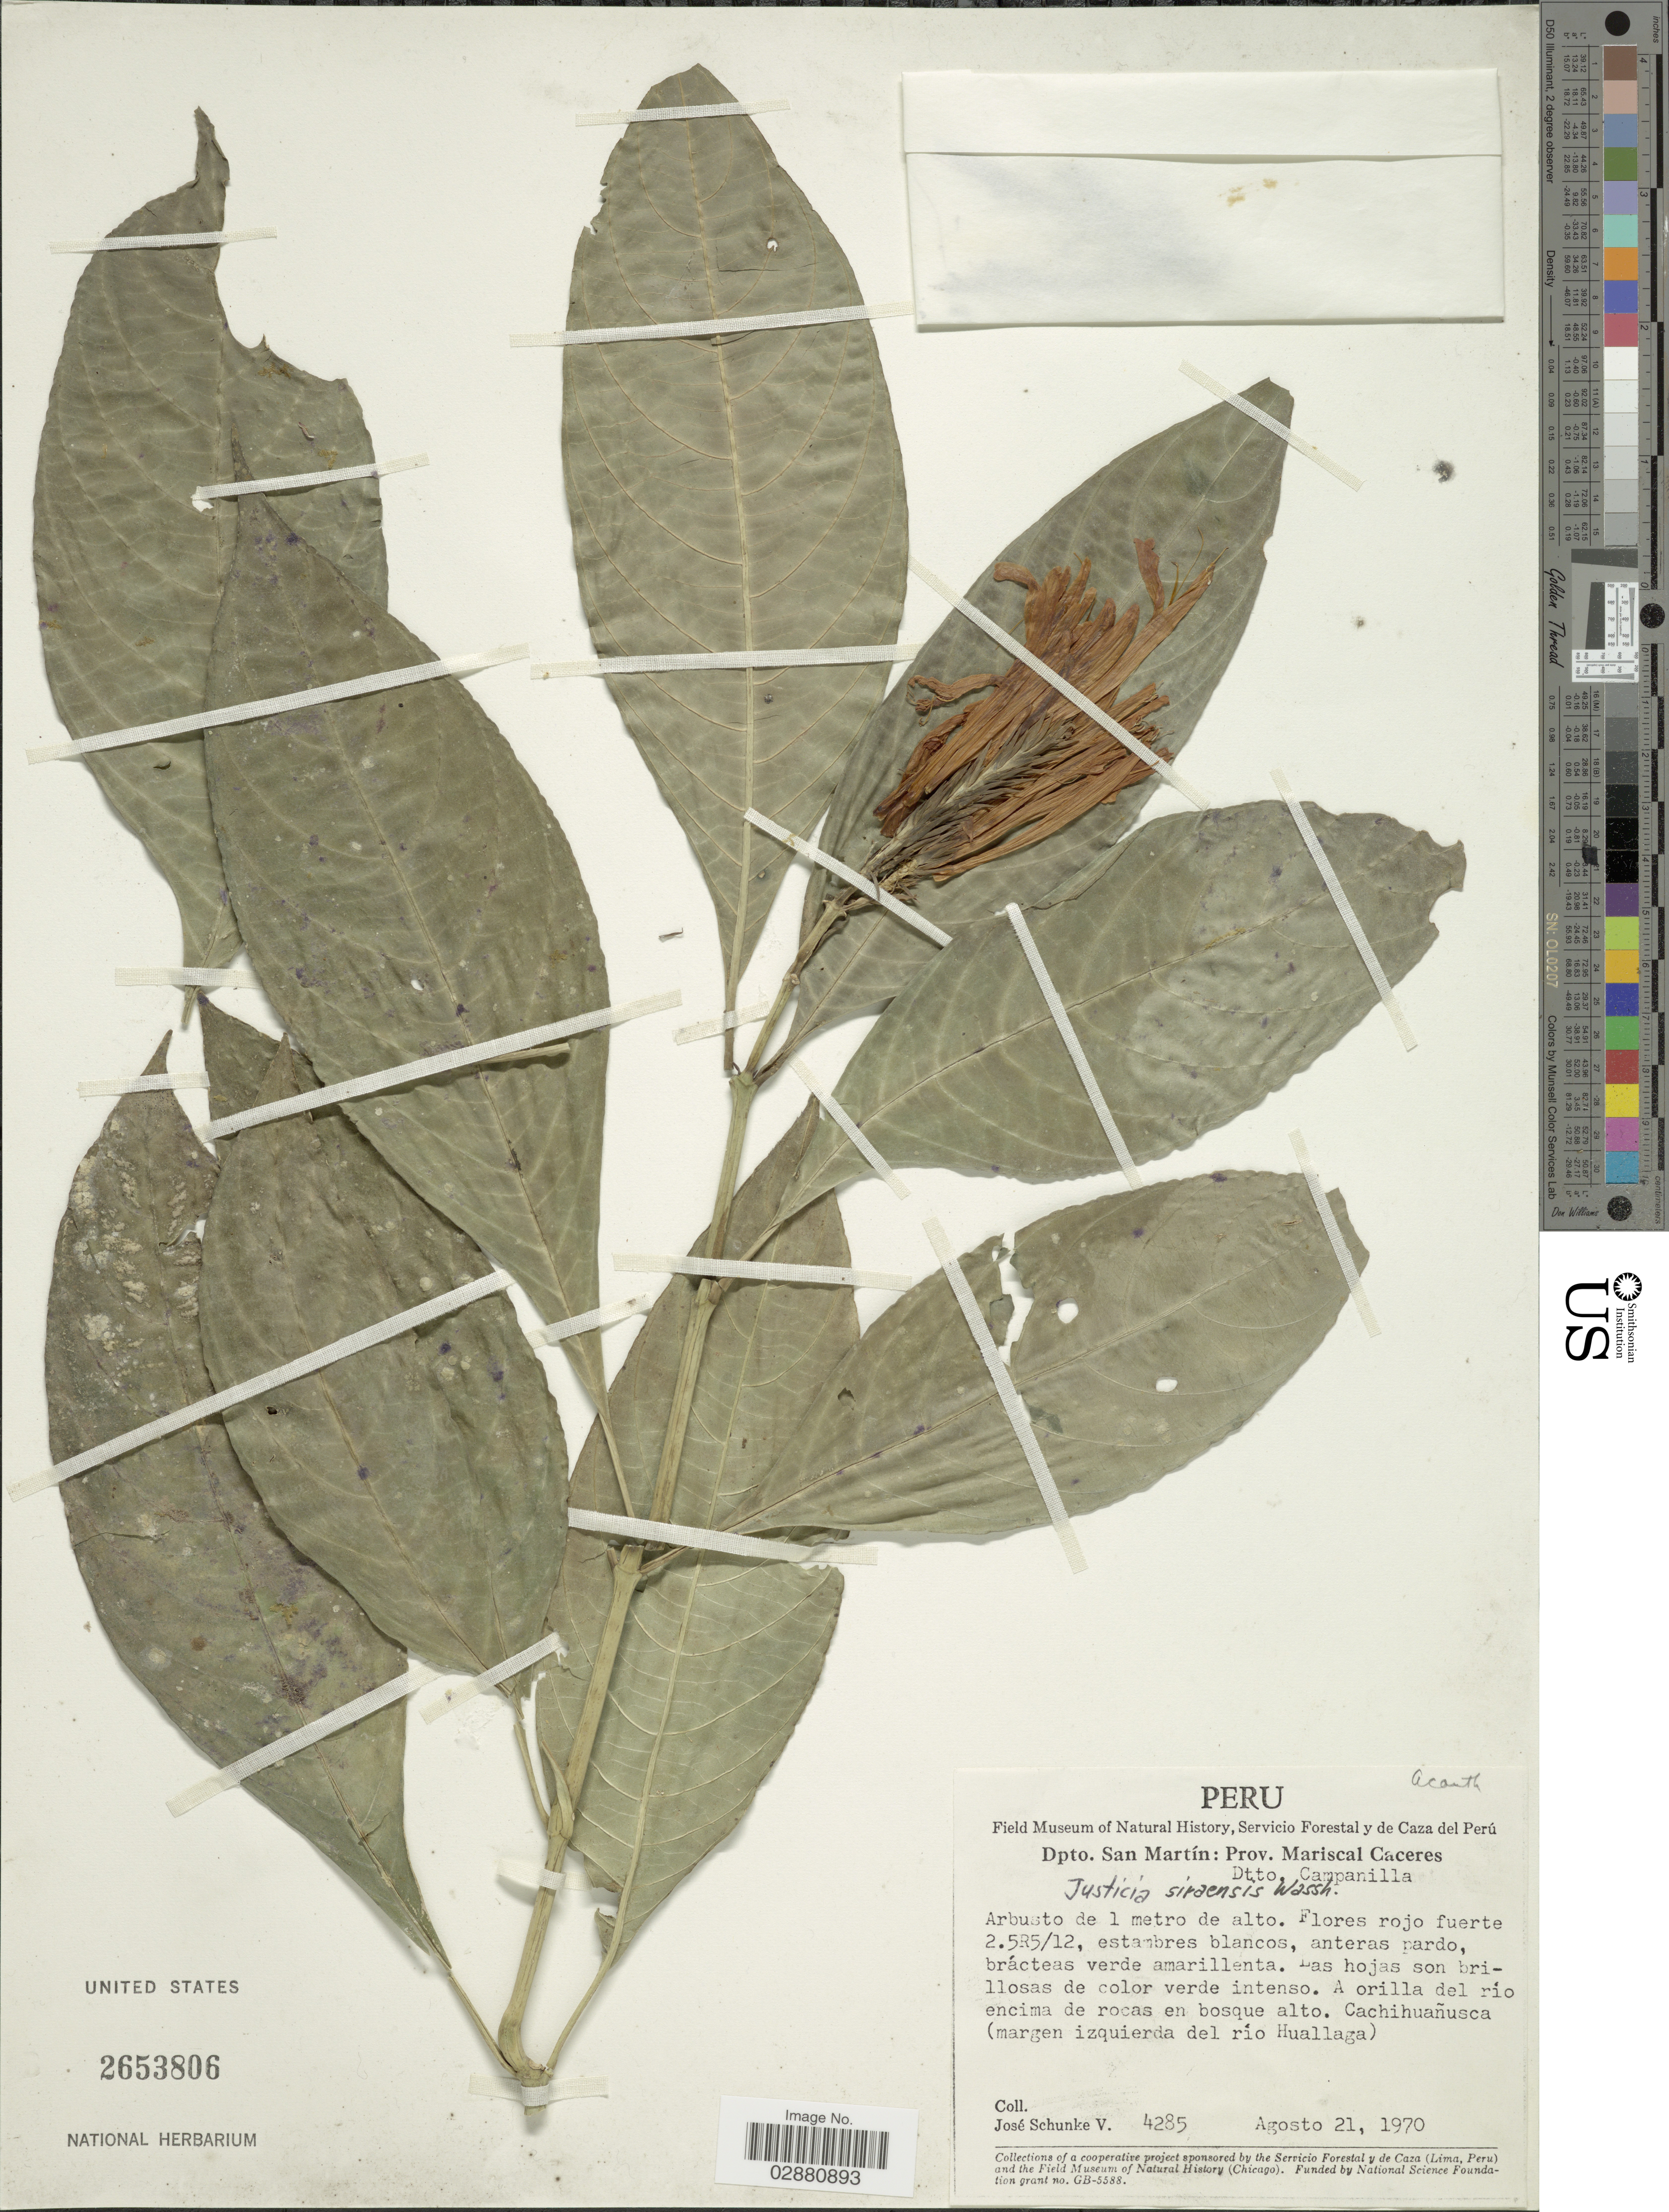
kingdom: Plantae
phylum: Tracheophyta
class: Magnoliopsida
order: Lamiales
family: Acanthaceae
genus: Justicia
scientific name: Justicia siraensis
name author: Wassh.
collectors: J. Schunke Vigo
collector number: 4285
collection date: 1970-08-21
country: Peru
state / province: San Martín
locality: Dpto. San Martín: Prov. Mariscal Caceres. Dtto. Campanilla. Cachihuañusca (margen izquierda del río Huallaga).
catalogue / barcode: US 2653806